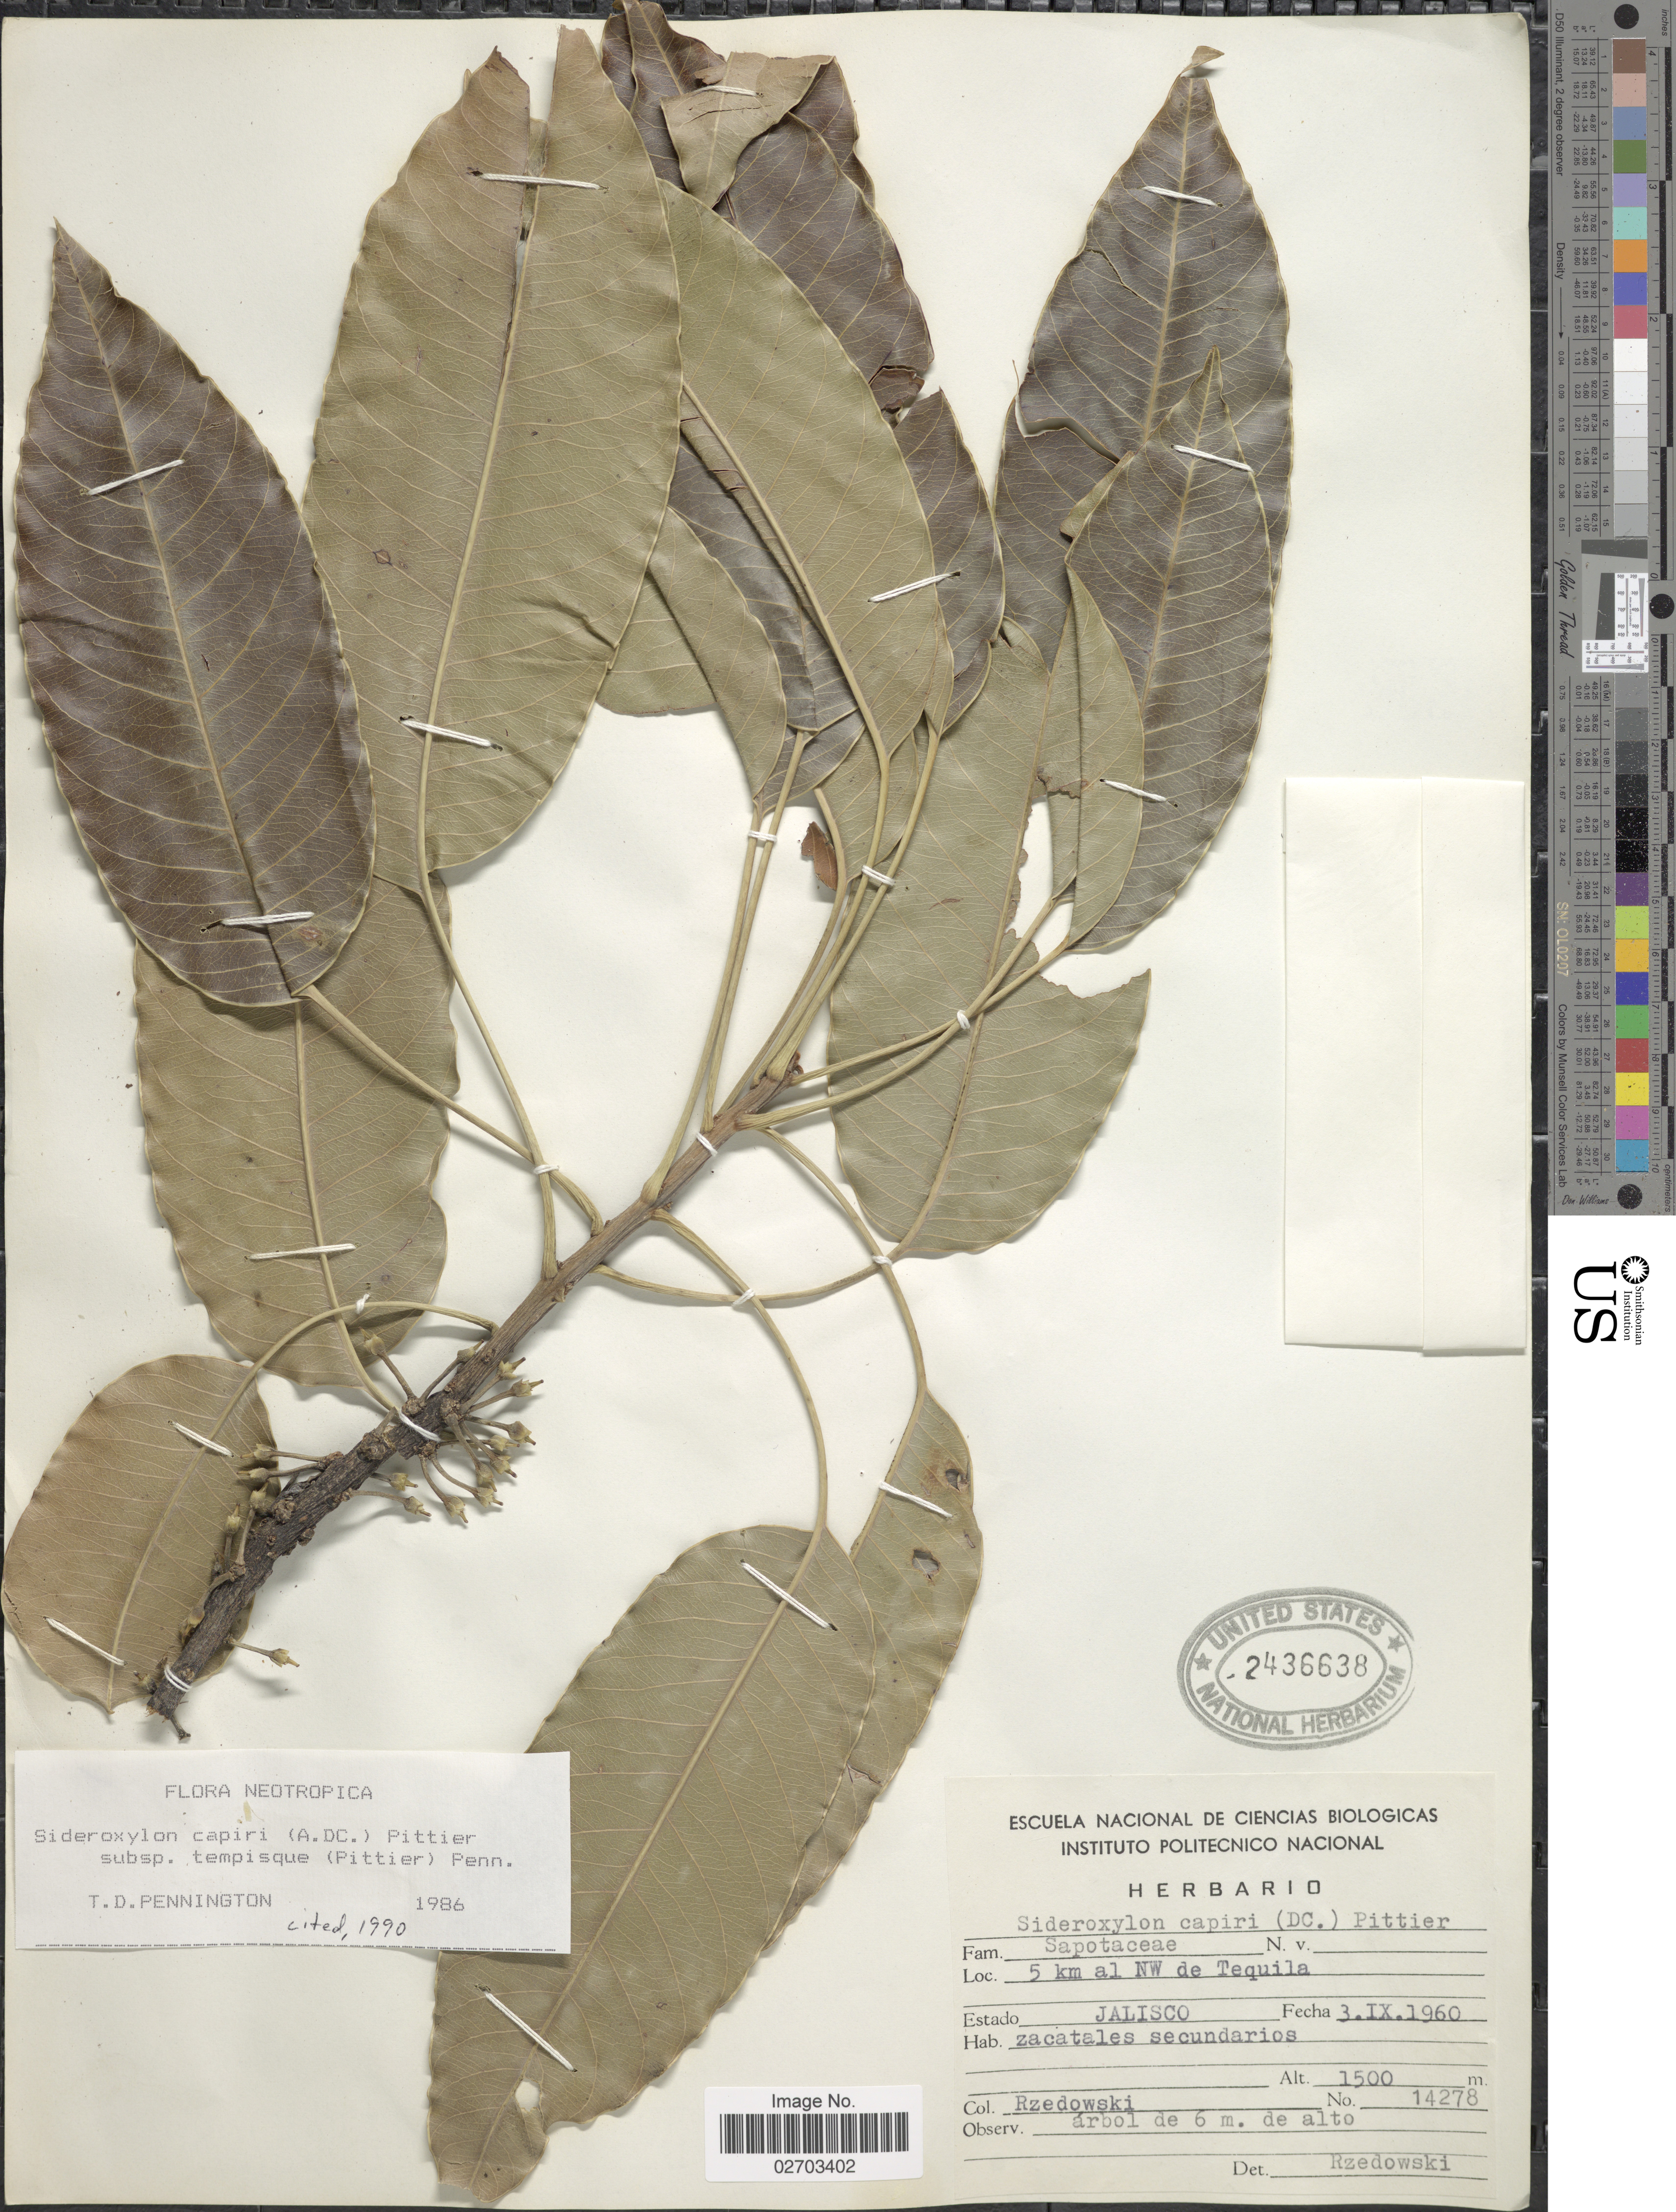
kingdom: Plantae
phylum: Tracheophyta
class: Magnoliopsida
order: Ericales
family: Sapotaceae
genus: Sideroxylon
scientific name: Sideroxylon capiri subsp. tempisque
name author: (Pittier) T.D. Penn.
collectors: Rzedowski, --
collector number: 14278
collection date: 1960-09-03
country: Mexico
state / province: Jalisco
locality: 5 km al NW de Tequila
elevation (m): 1500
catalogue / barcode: US 2436638